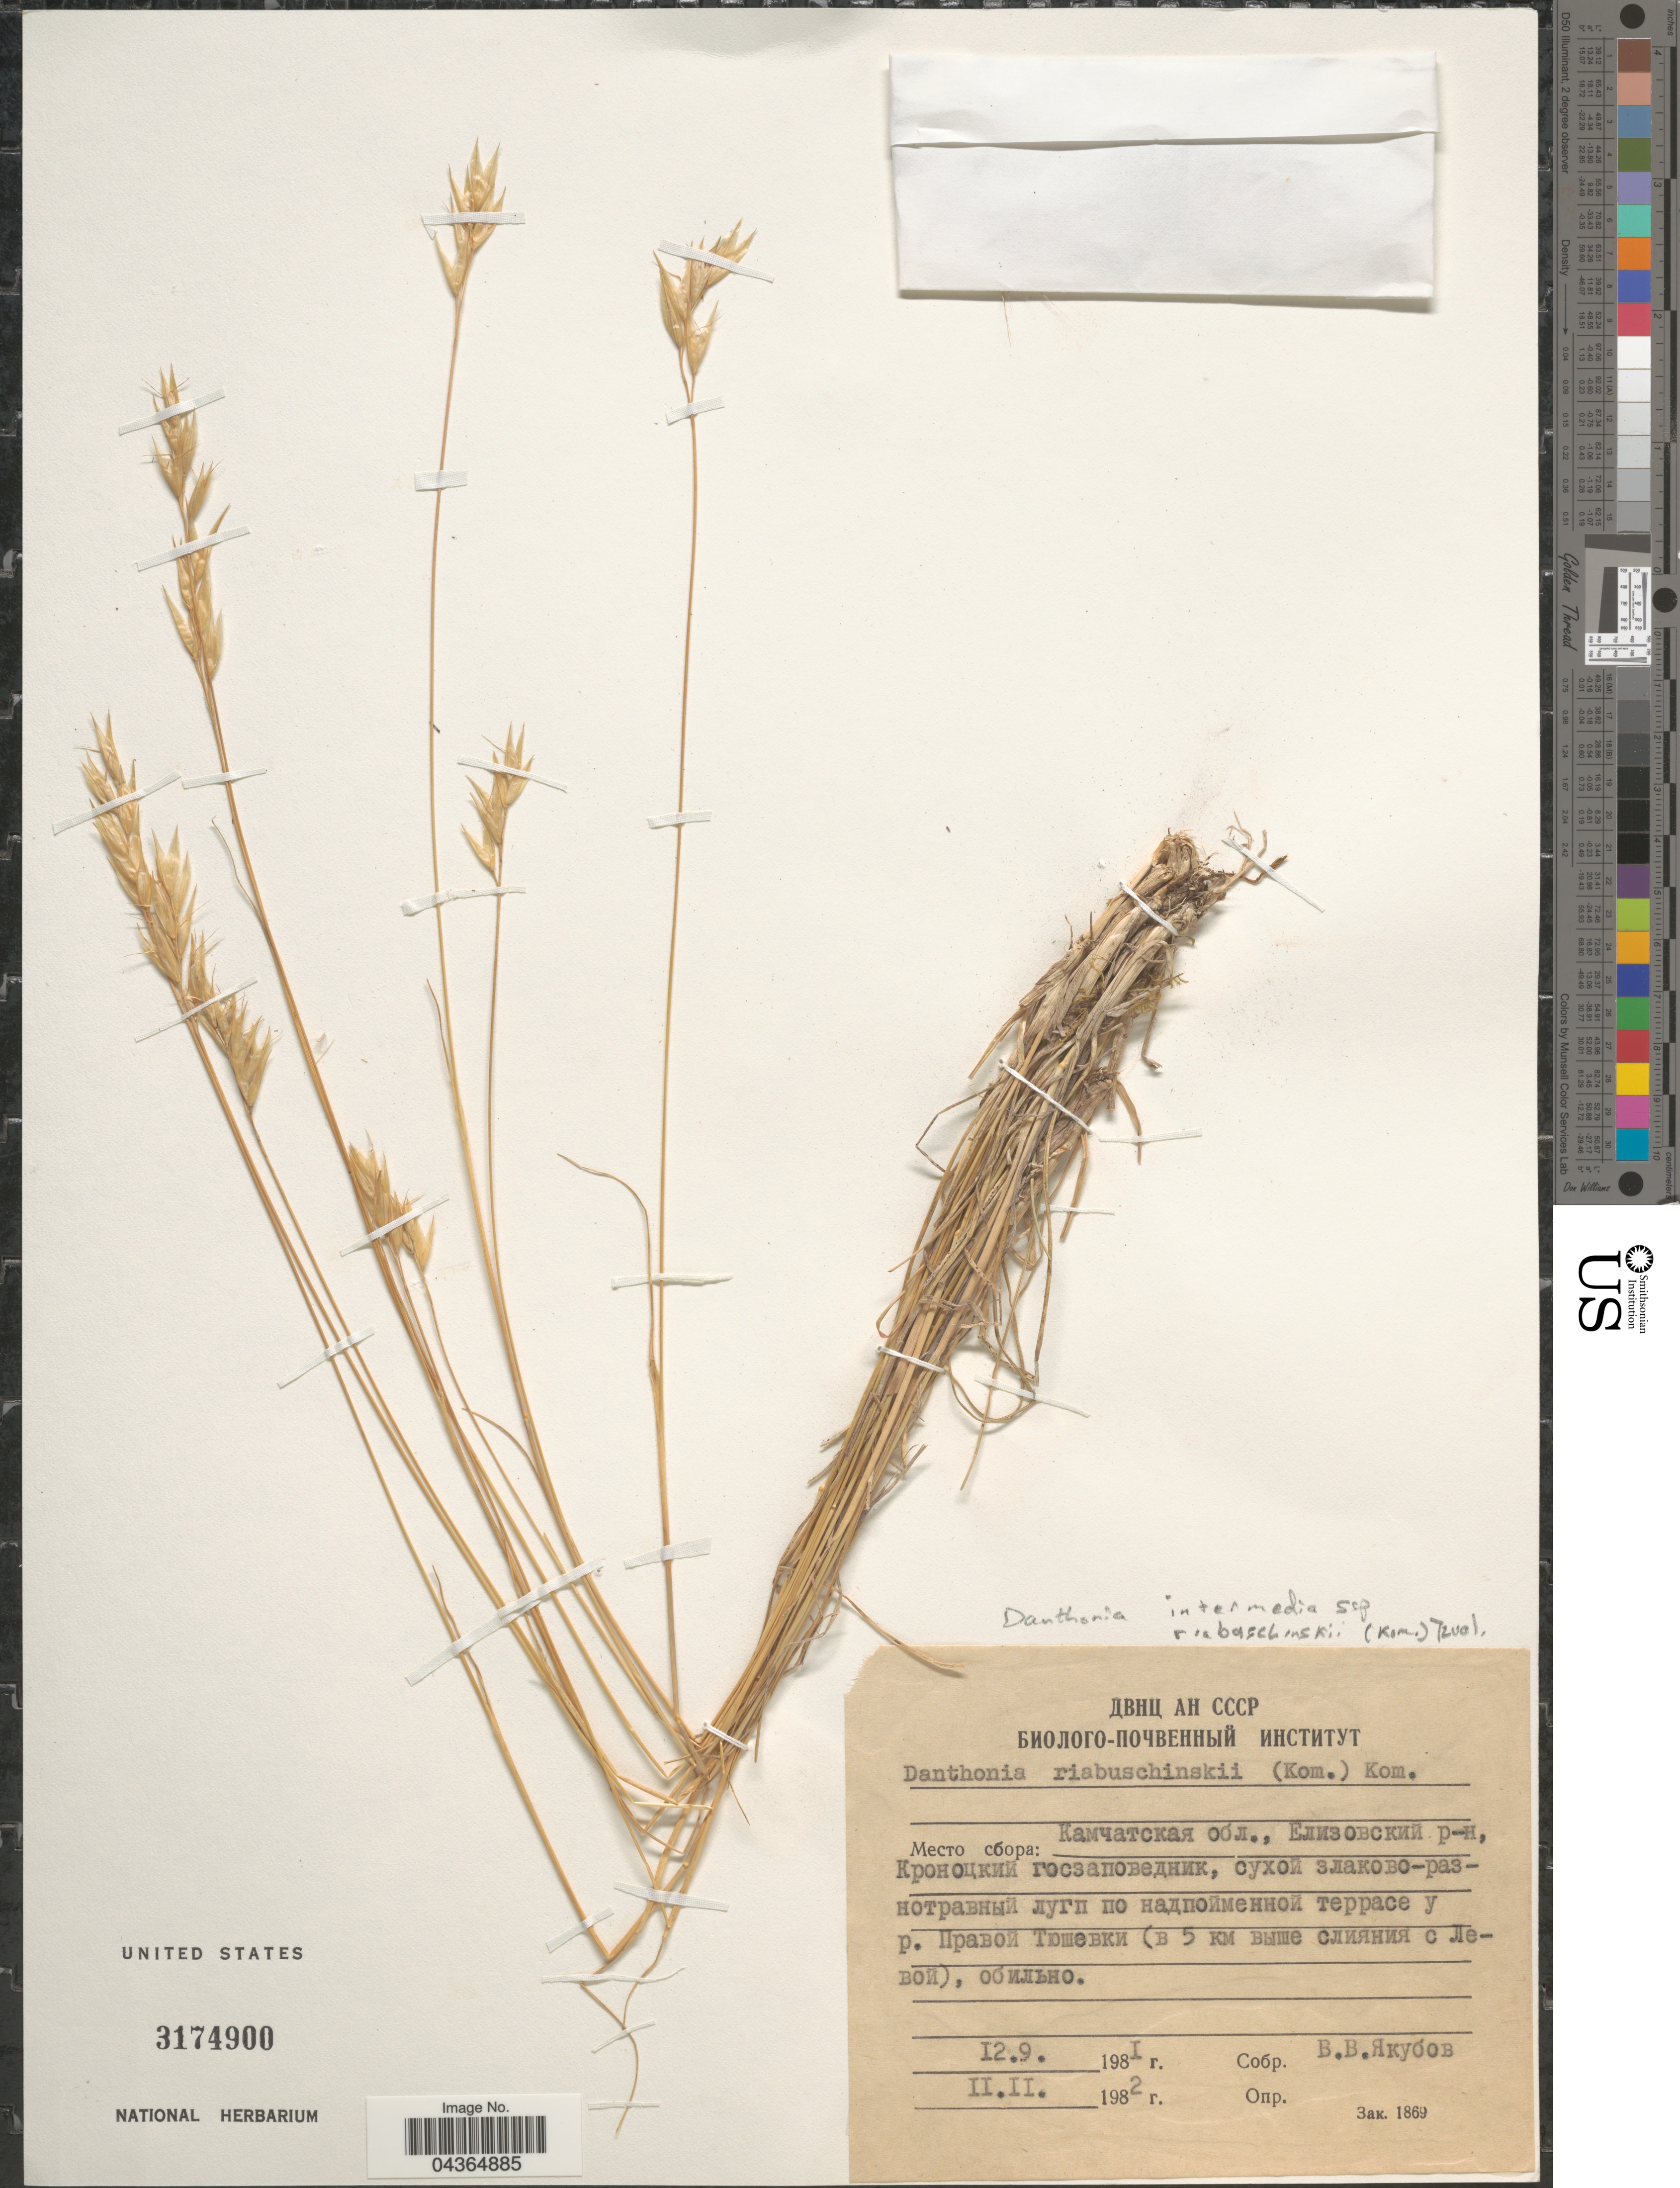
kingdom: Plantae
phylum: Tracheophyta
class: Liliopsida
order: Poales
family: Poaceae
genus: Danthonia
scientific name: Danthonia intermedia subsp. riabuschinskii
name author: (Kom.) Tzvelev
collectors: V. Yakubov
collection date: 1981-09-12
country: Russian Federation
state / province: Kamchatka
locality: District Elizovskiy, Kronotskiy forest reserve near river Tyushevka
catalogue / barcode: US 3174900